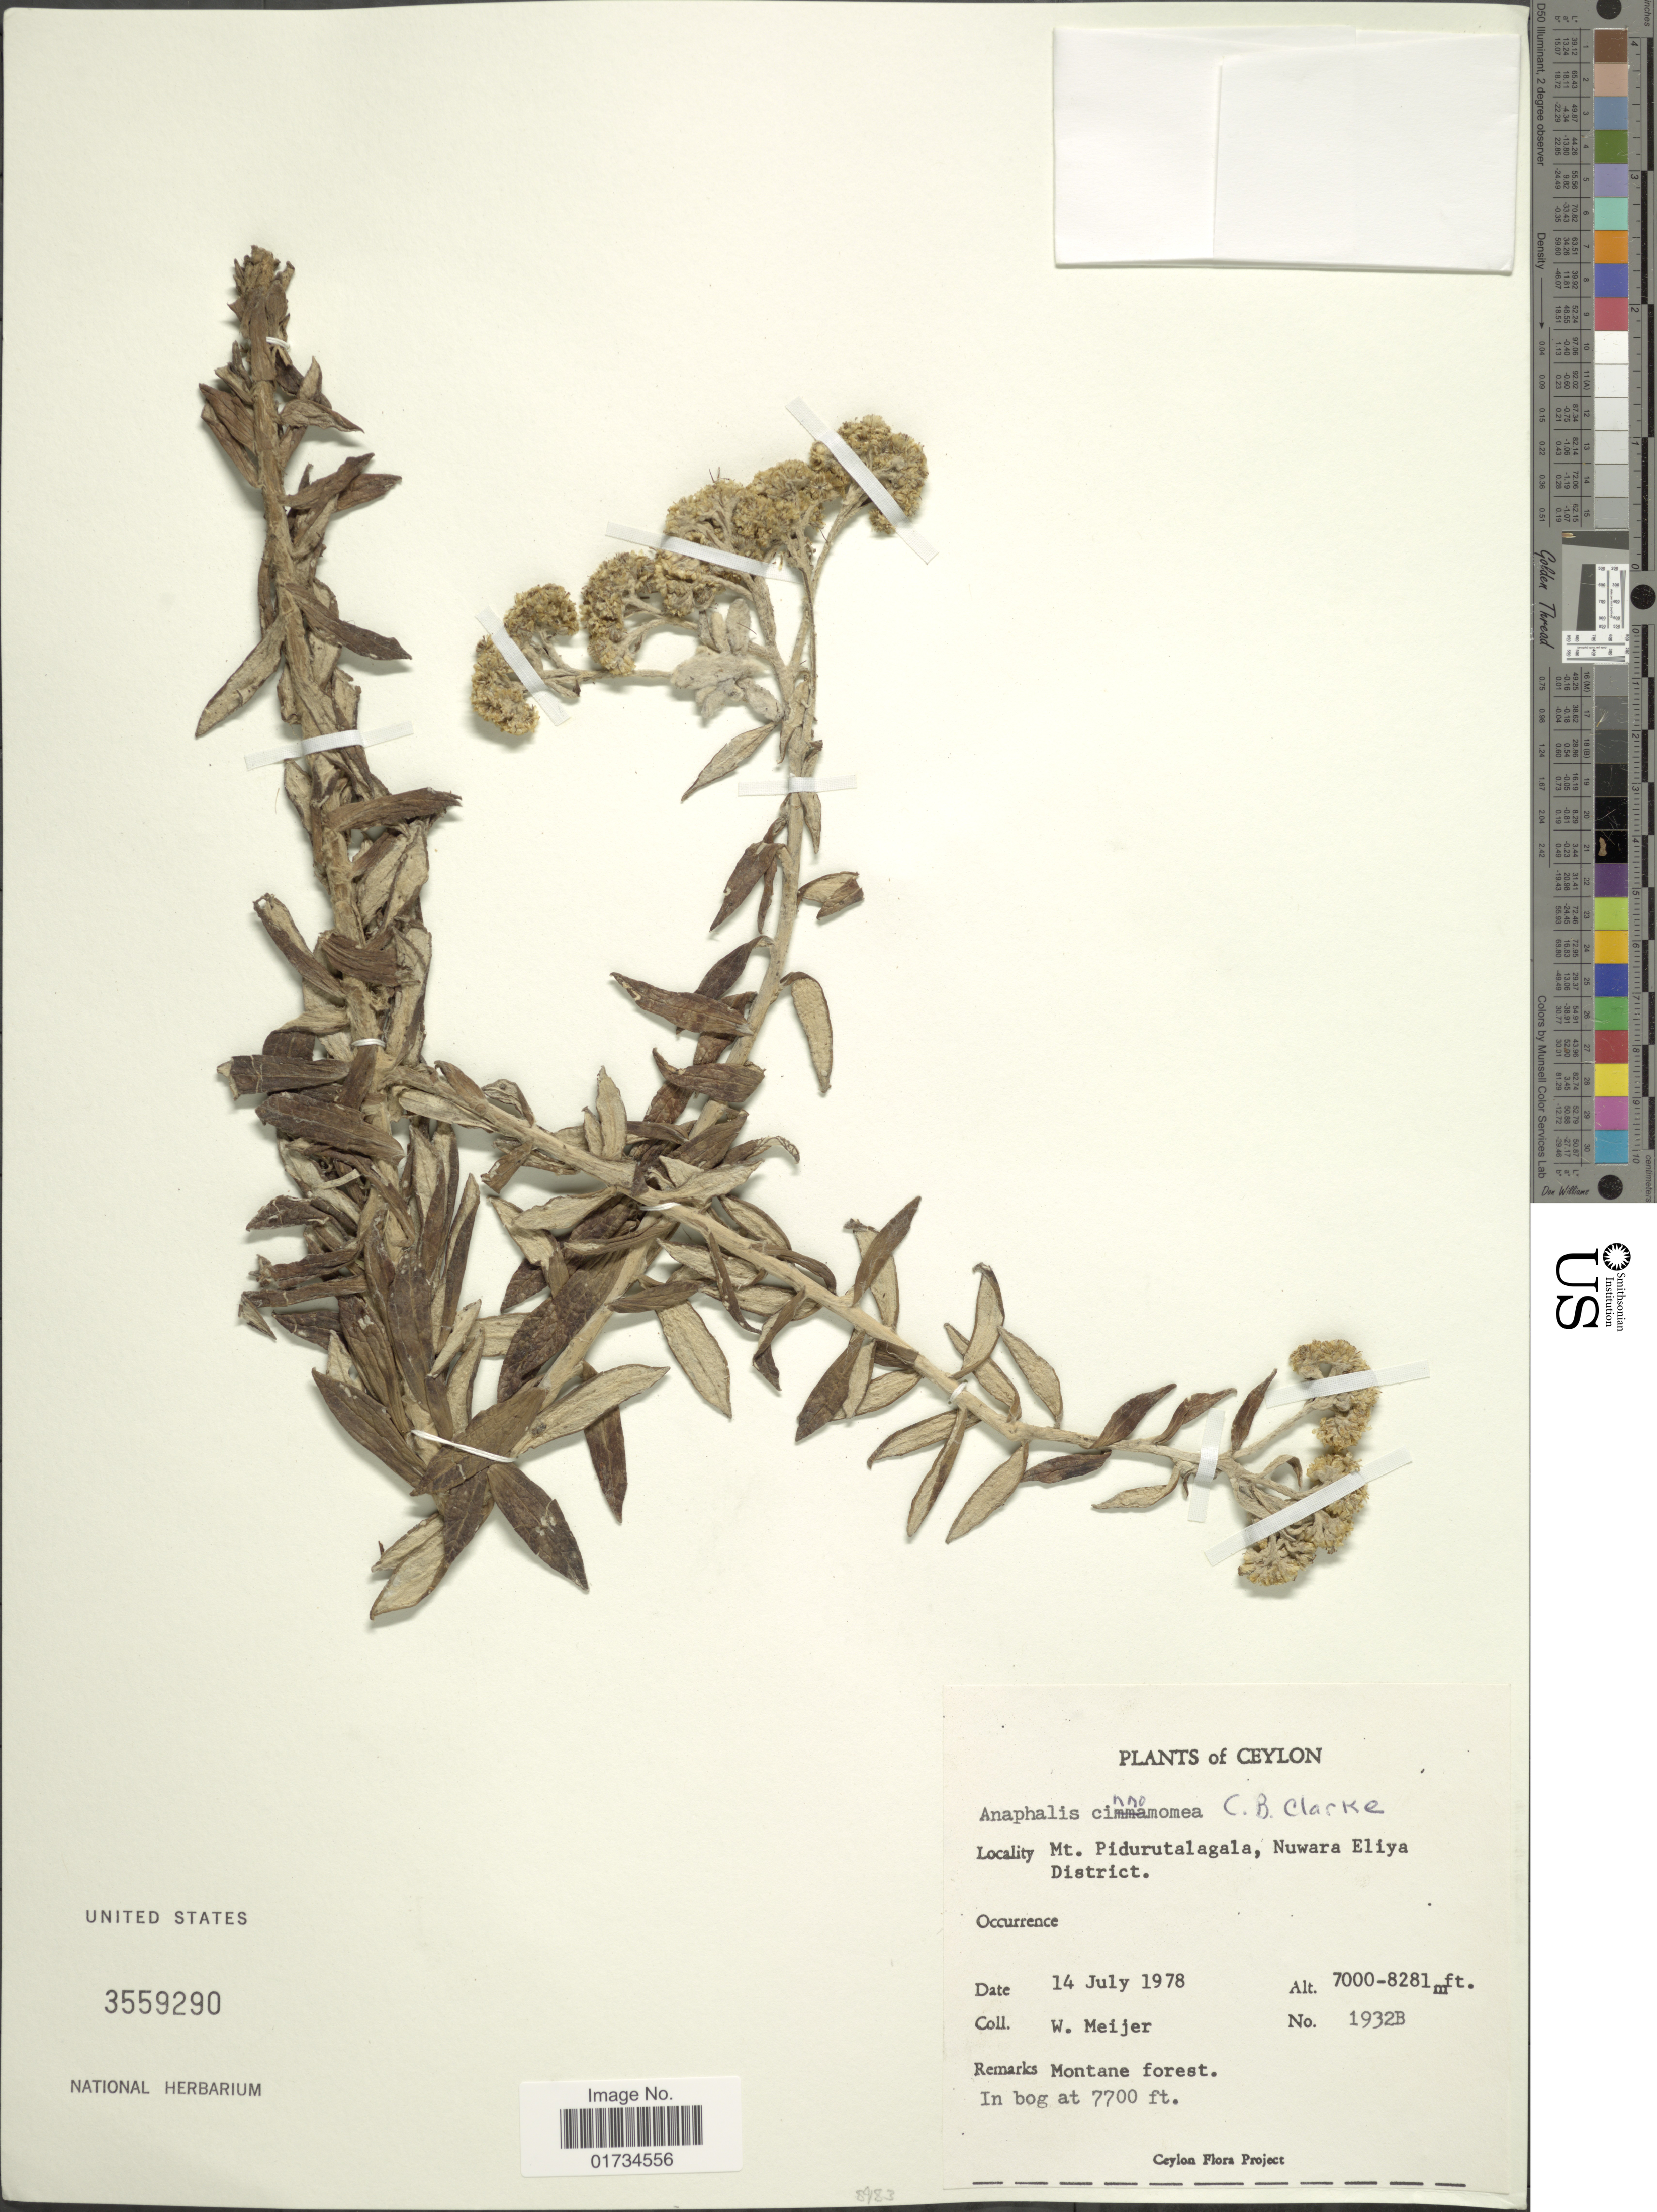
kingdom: Plantae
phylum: Tracheophyta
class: Magnoliopsida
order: Asterales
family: Asteraceae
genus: Anaphalis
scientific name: Anaphalis cinnamomea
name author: (DC.) C.B. Clarke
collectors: W. Meijer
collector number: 1932B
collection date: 1978-07-14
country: Sri Lanka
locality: Ceylon. Mt. Pidurutalagala, Nuwara Eliya District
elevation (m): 2347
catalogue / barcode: US 3559290